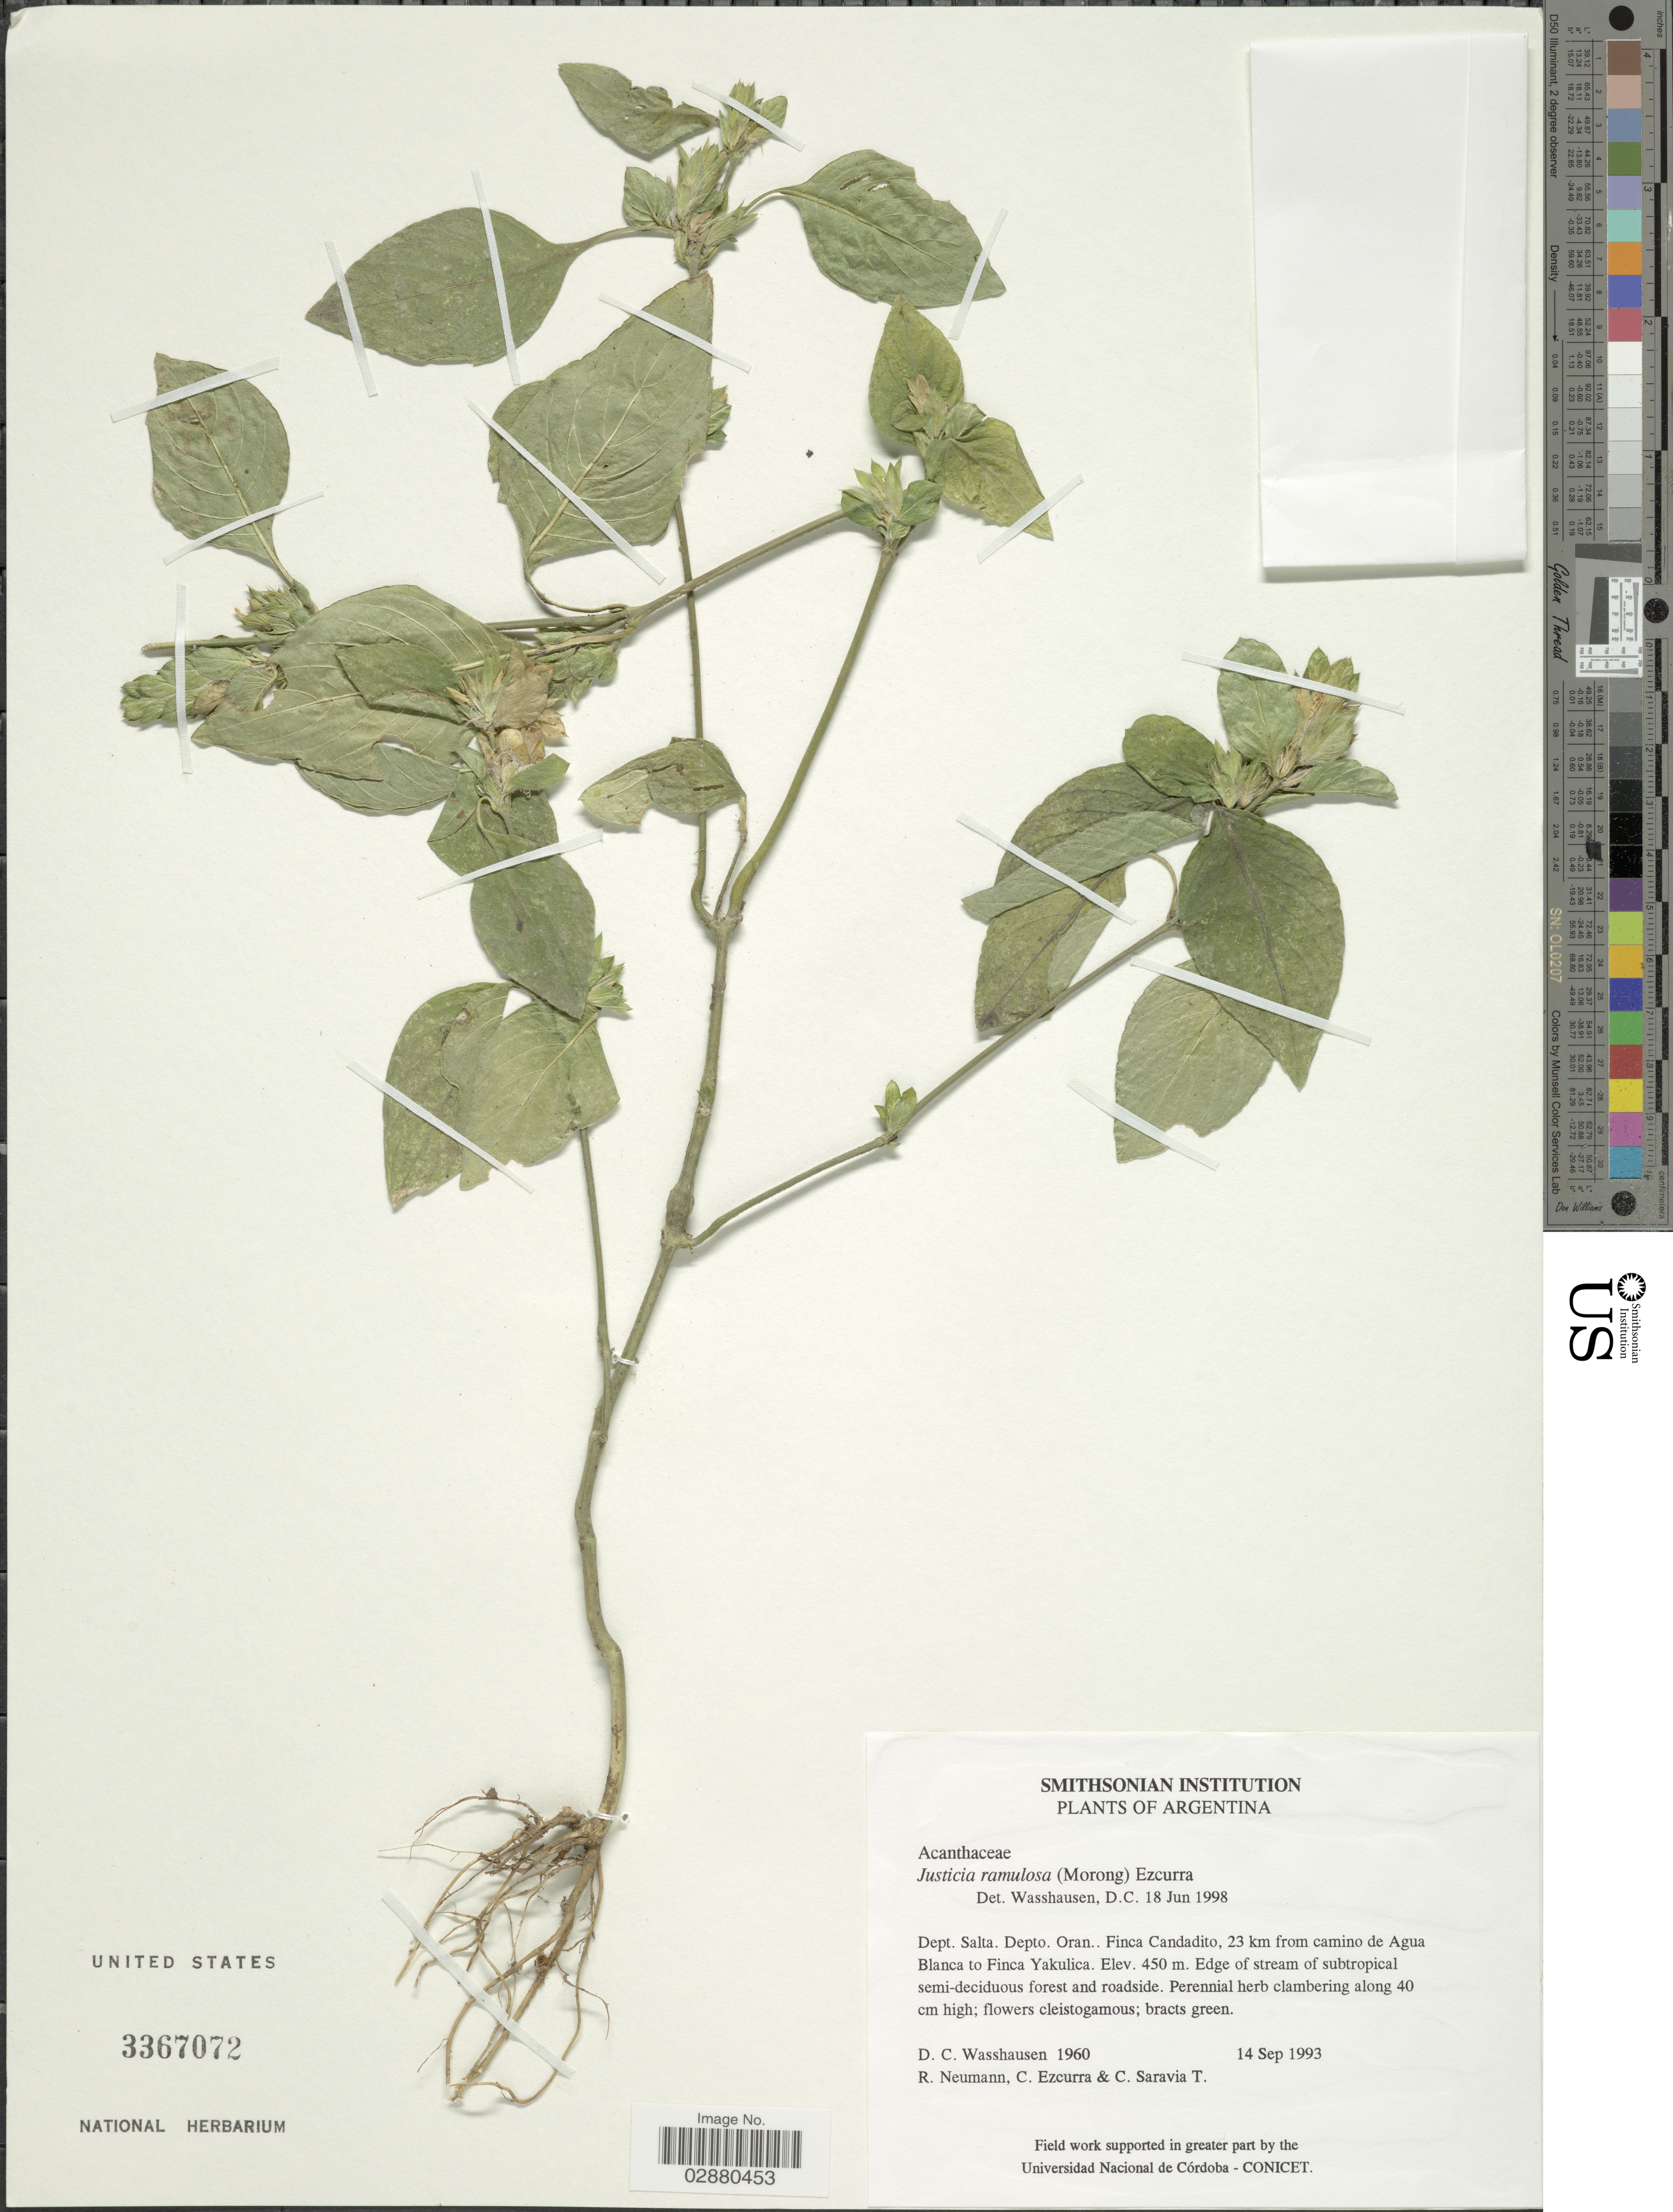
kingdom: Plantae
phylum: Tracheophyta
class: Magnoliopsida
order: Lamiales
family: Acanthaceae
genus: Justicia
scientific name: Justicia ramulosa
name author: (Morong) C. Ezcurra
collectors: D. C. Wasshausen, R. Neumann, C. Ezcurra & C. Saravia T.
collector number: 1960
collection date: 1993-09-14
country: Argentina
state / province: Salta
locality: Dept. Salta. Depto. Oran.. Finca Candadito, 23 km from camino de Agua Blanca to Finca Yakulica.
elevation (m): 450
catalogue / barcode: US 3367072